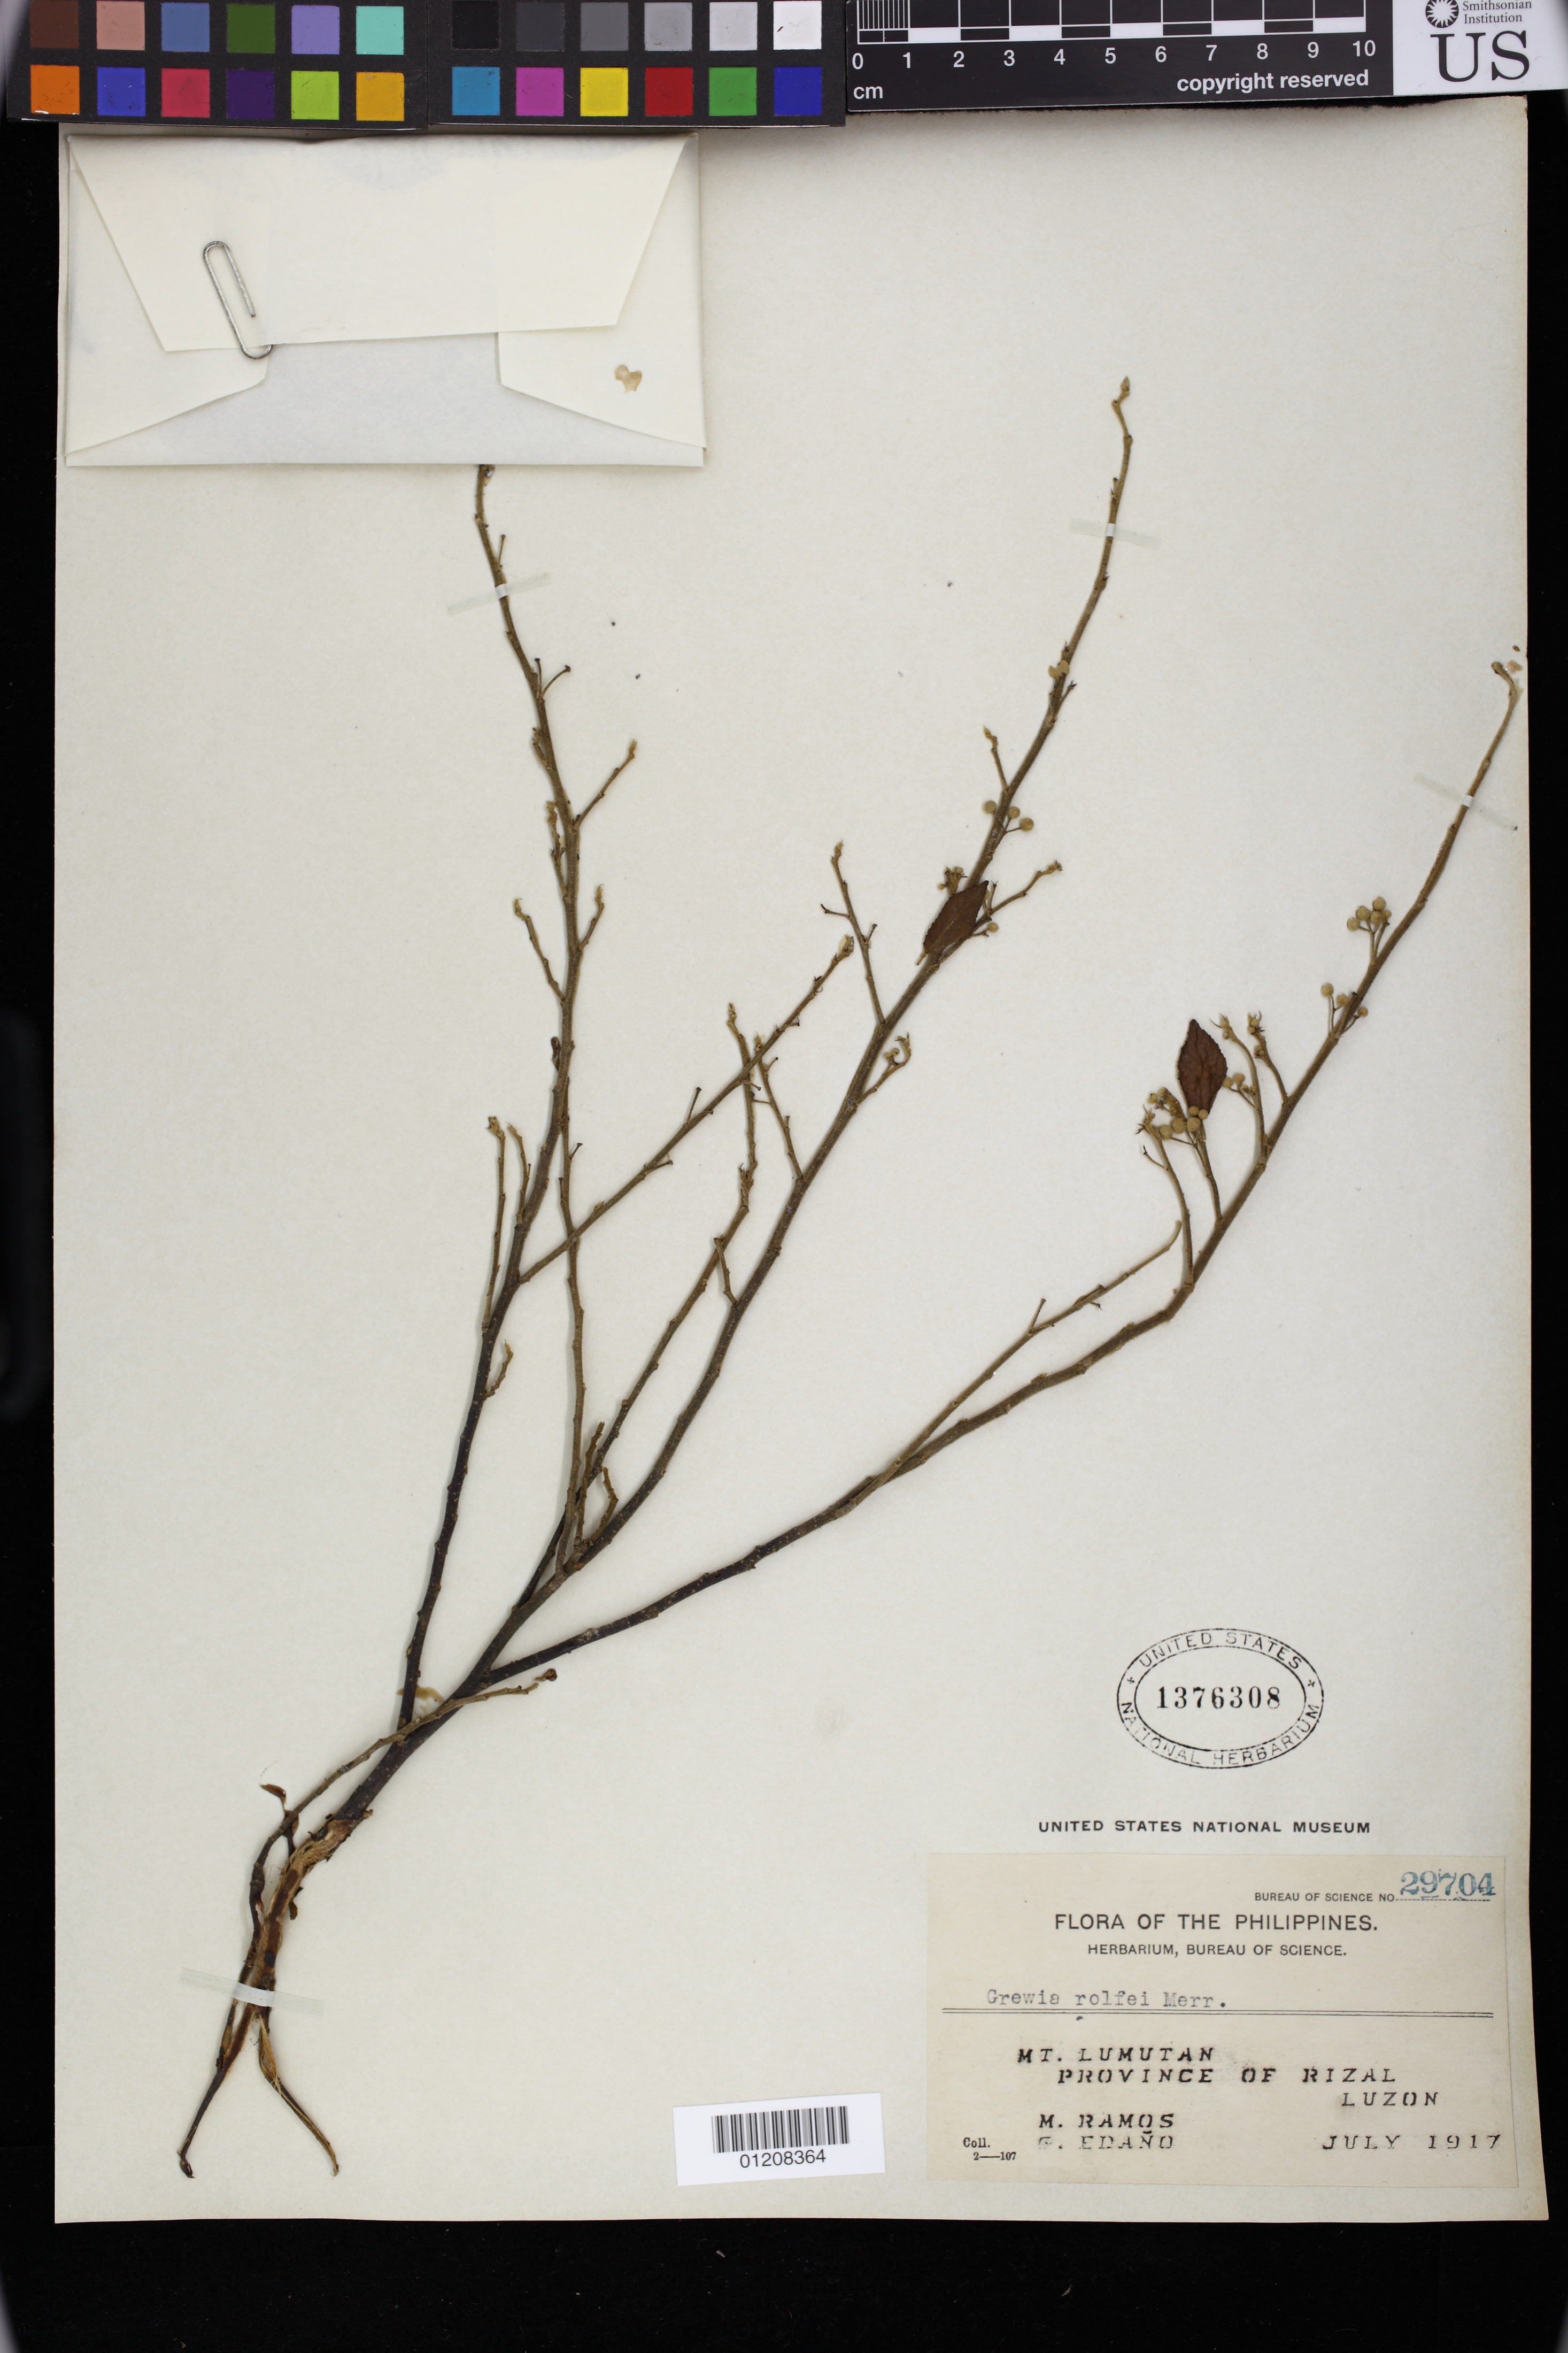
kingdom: Plantae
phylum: Tracheophyta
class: Magnoliopsida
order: Malvales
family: Malvaceae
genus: Grewia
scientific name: Grewia rolfei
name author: Merr.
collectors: G. Edaño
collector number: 29704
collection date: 1917-07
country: Philippines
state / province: Calabarzon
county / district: Rizal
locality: Mt. Lumutan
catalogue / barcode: US 1376308